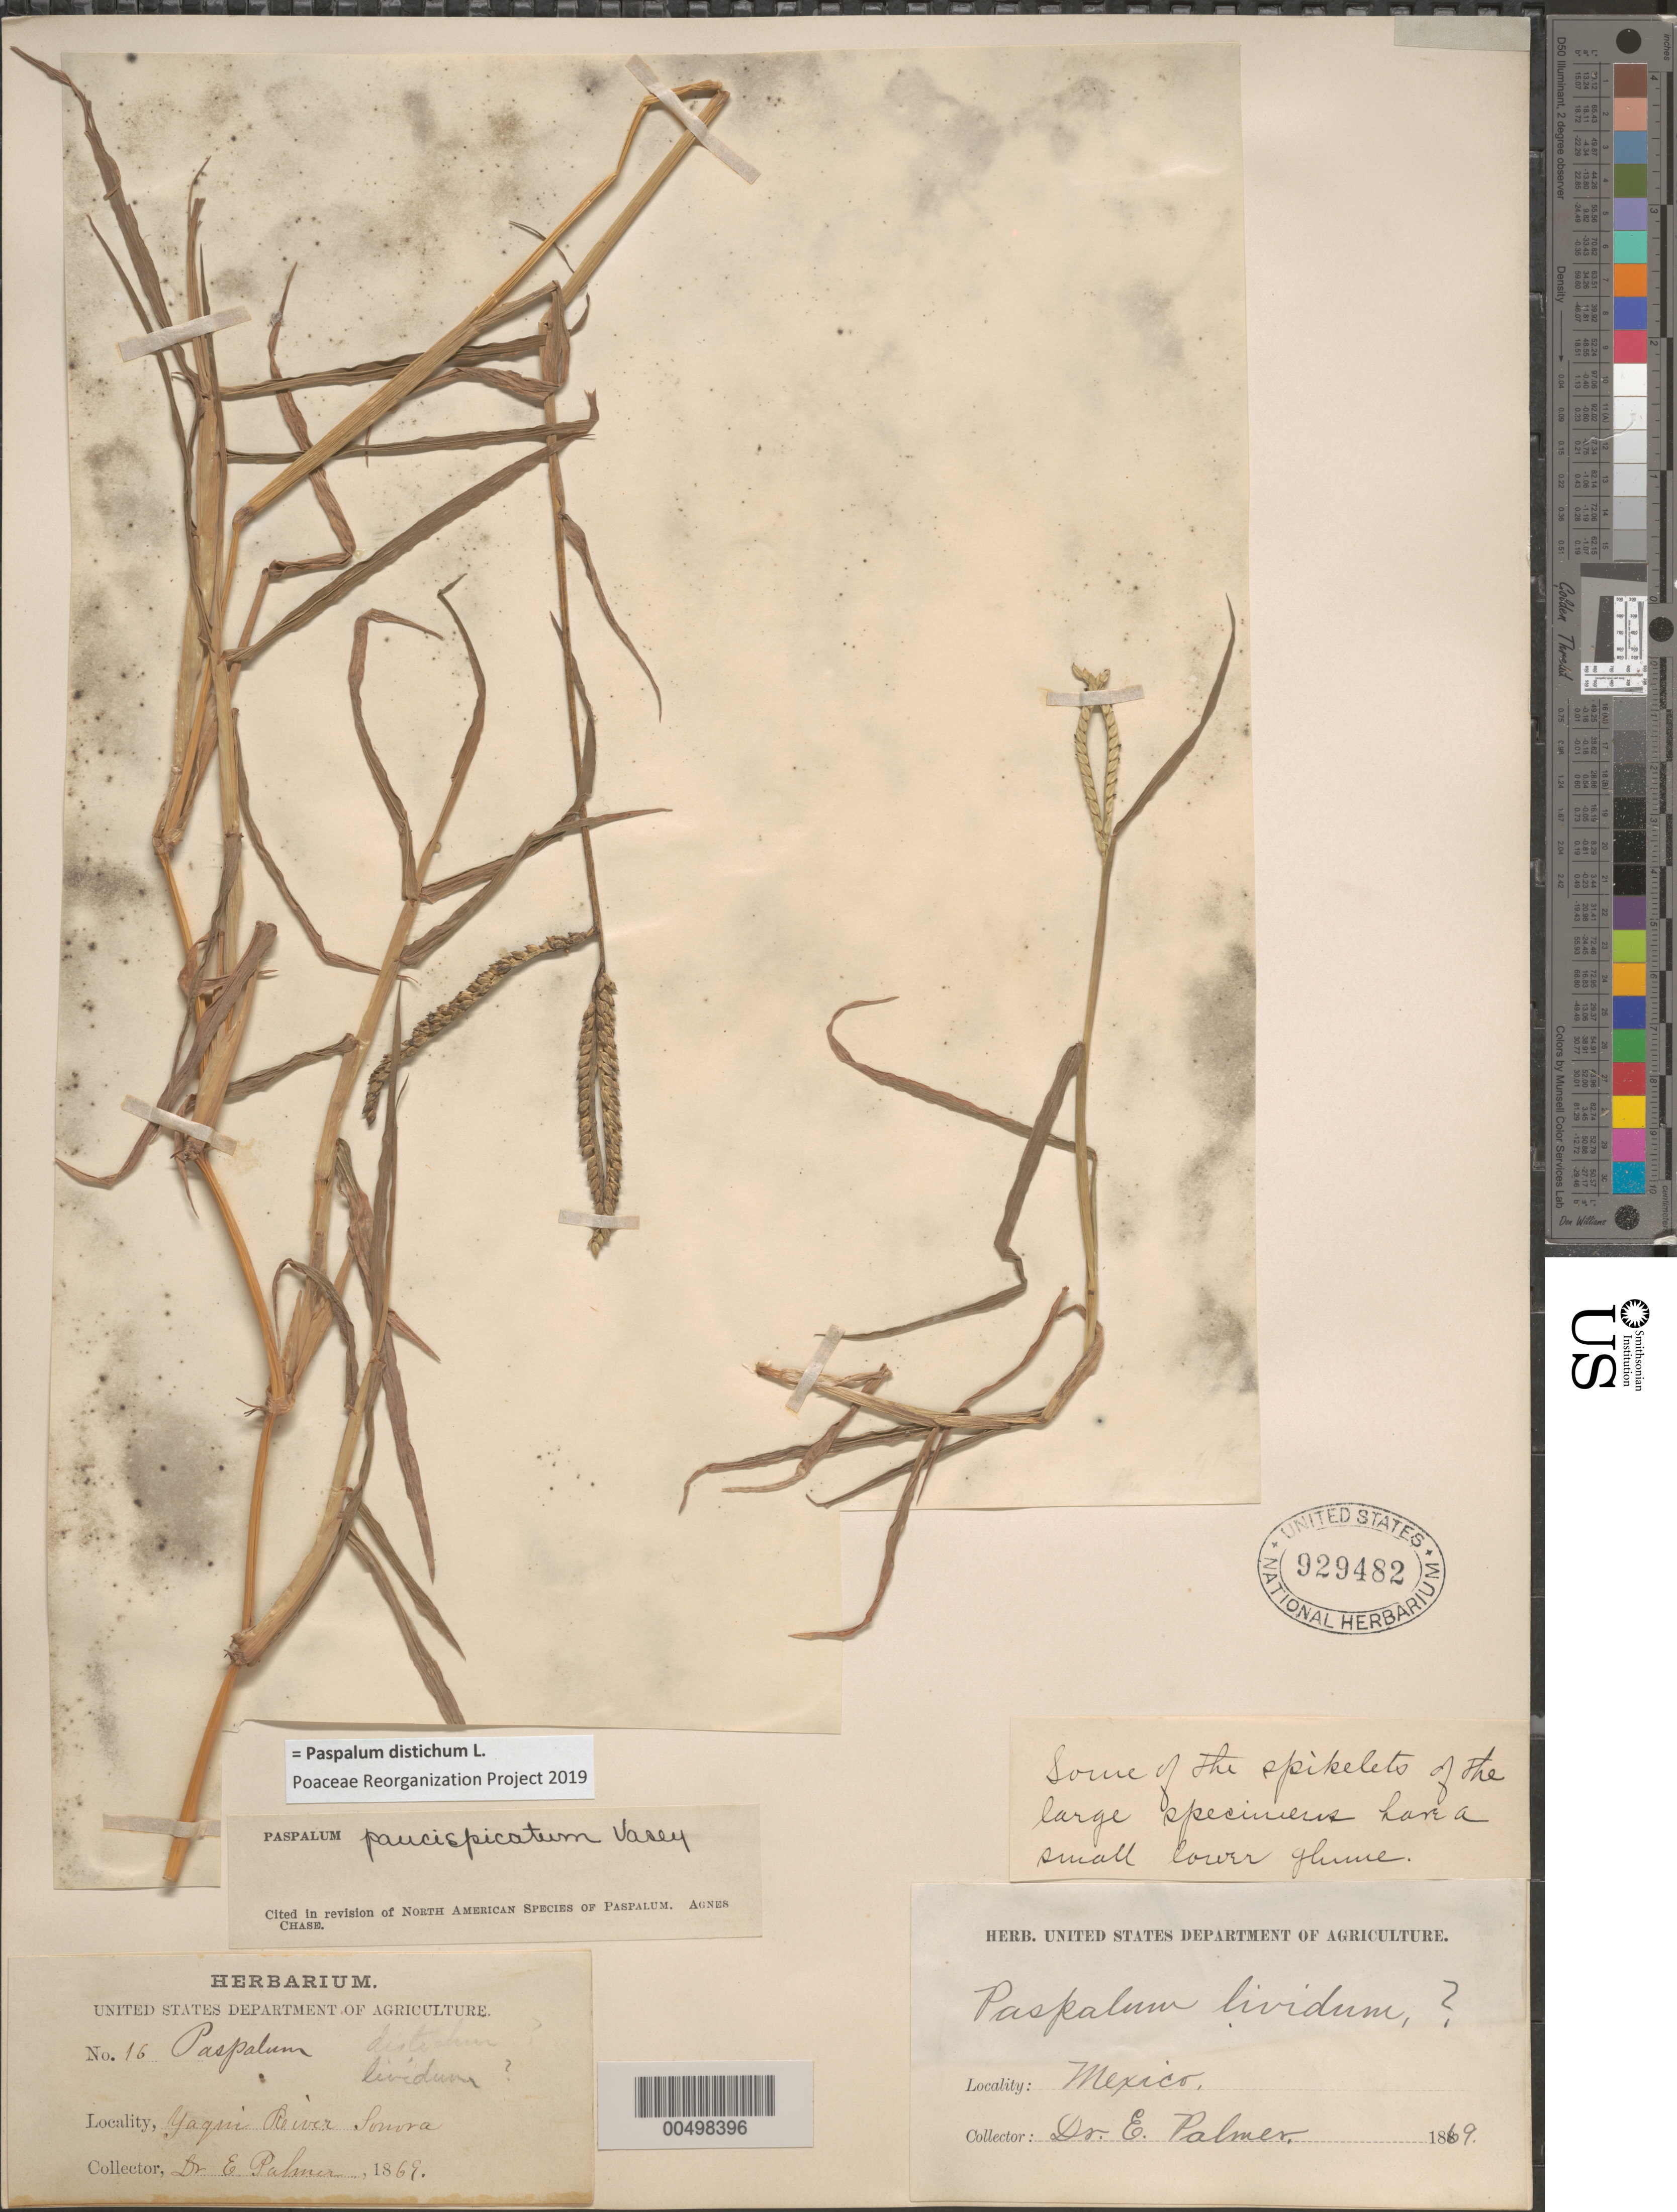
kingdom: Plantae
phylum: Tracheophyta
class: Liliopsida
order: Poales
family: Poaceae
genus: Paspalum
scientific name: Paspalum paucispicatum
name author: Vasey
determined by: Chase, [M.] Agnes, (US)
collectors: E. Palmer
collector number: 16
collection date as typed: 1869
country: Mexico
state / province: Sonora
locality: Yaqui River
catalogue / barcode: US 929482